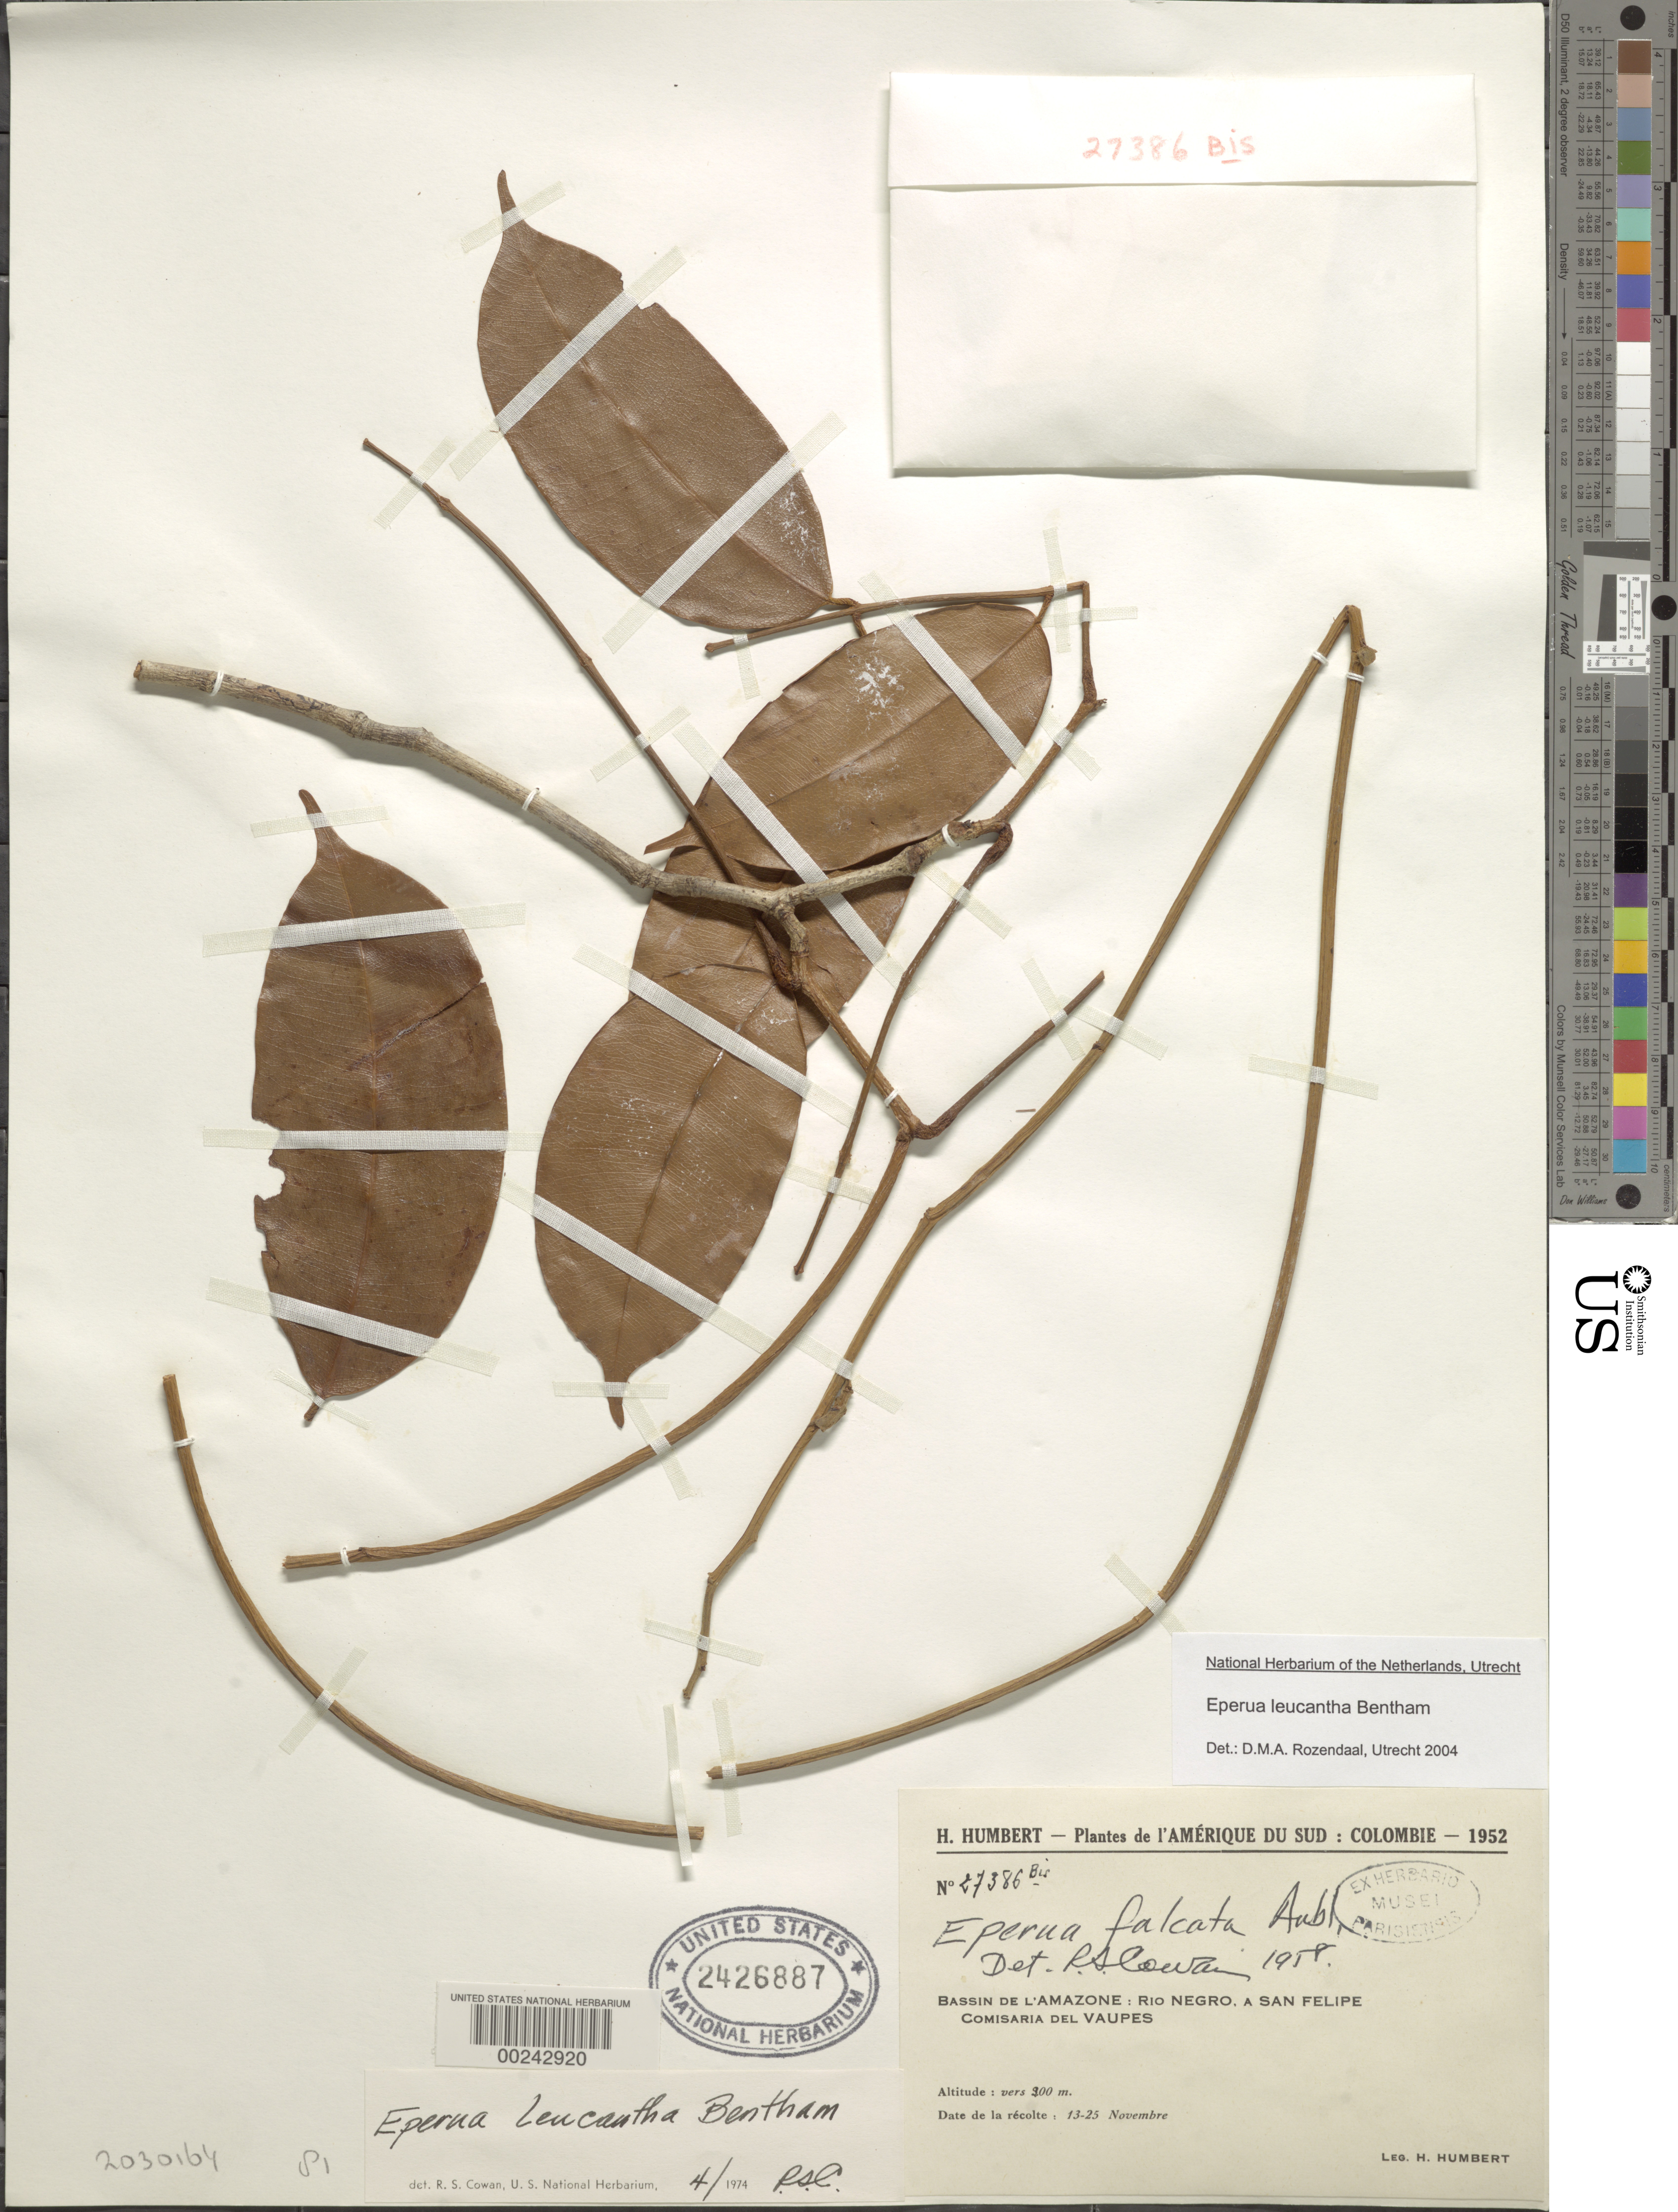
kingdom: Plantae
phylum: Tracheophyta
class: Magnoliopsida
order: Fabales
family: Fabaceae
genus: Eperua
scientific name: Eperua leucantha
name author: Benth.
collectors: H. Humbert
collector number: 27386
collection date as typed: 13 Nov 1952 to 25 Nov 1952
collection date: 1952-11-13/1952-11-25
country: Colombia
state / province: Vaupés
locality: Rio Negro; San Felipe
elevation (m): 500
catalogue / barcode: US 2426887